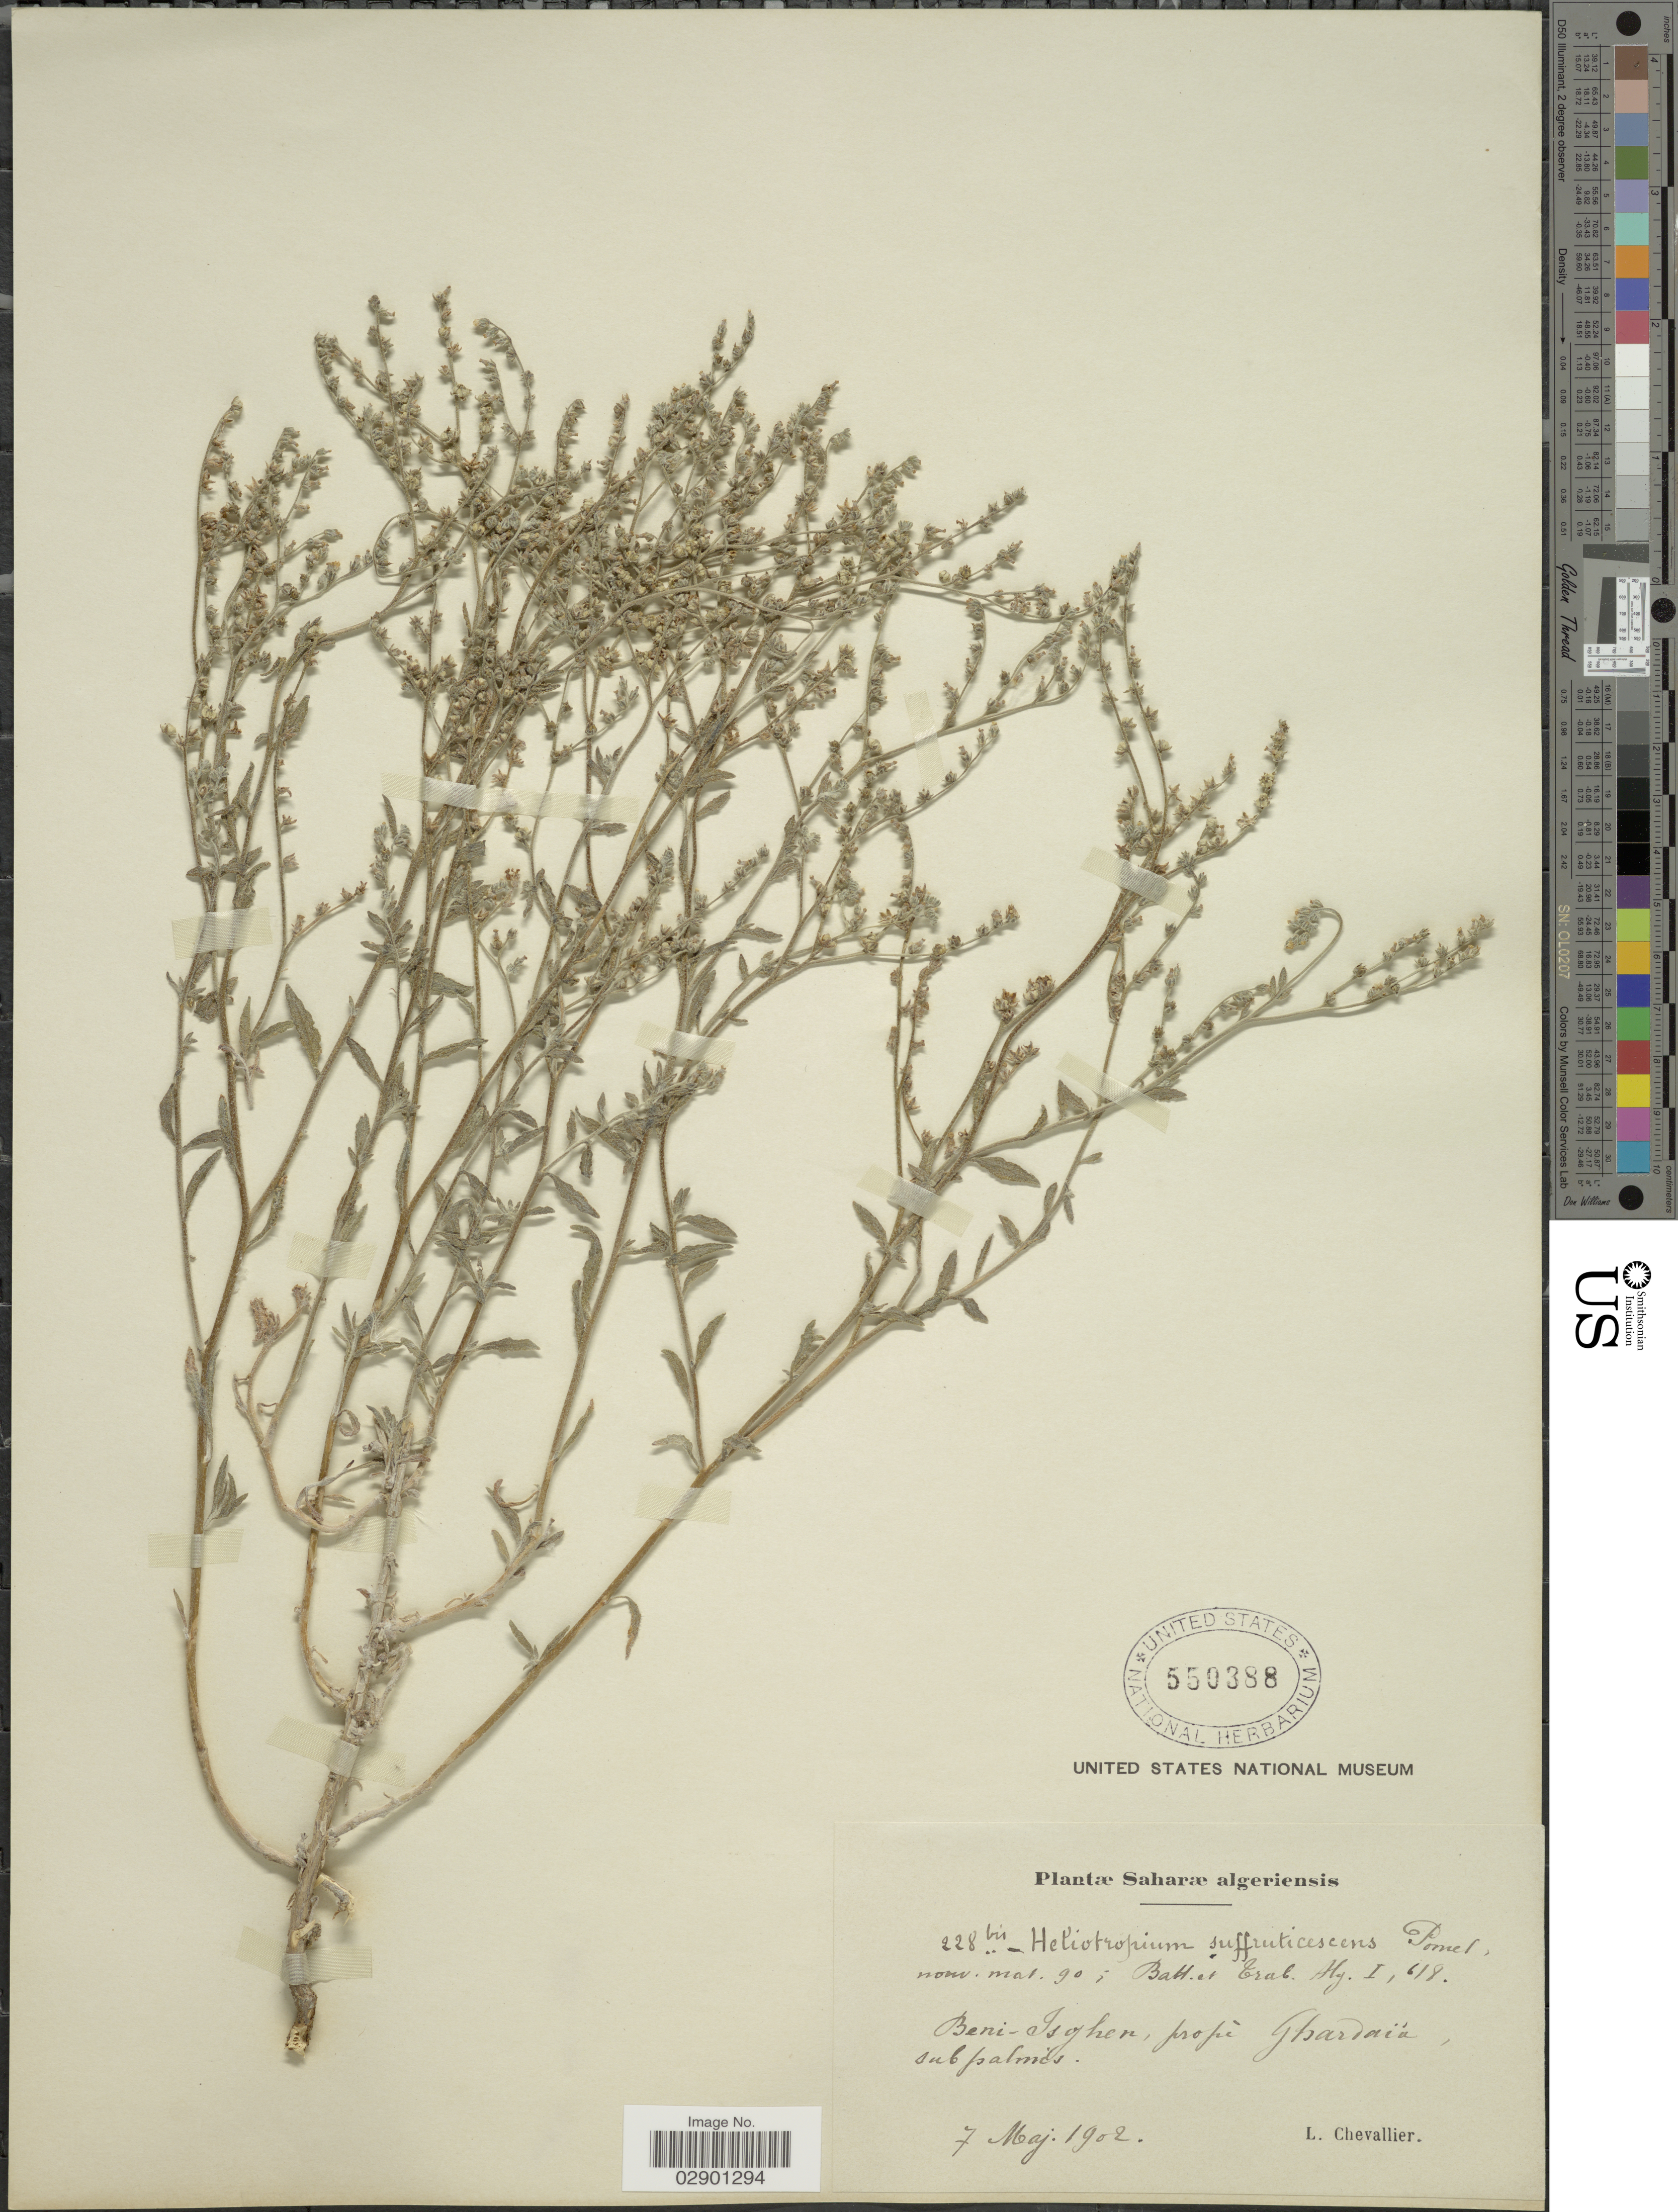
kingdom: Plantae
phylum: Tracheophyta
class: Magnoliopsida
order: Boraginales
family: Heliotropiaceae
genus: Heliotropium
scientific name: Heliotropium crispum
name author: Desf.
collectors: L. Chevallier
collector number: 228bis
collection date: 1902-05-07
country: Algeria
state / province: Ghardaïa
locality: Saharæ algeriensis. Beni-Isgher, propè Ghardaïa subpalmis.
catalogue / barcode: US 550388